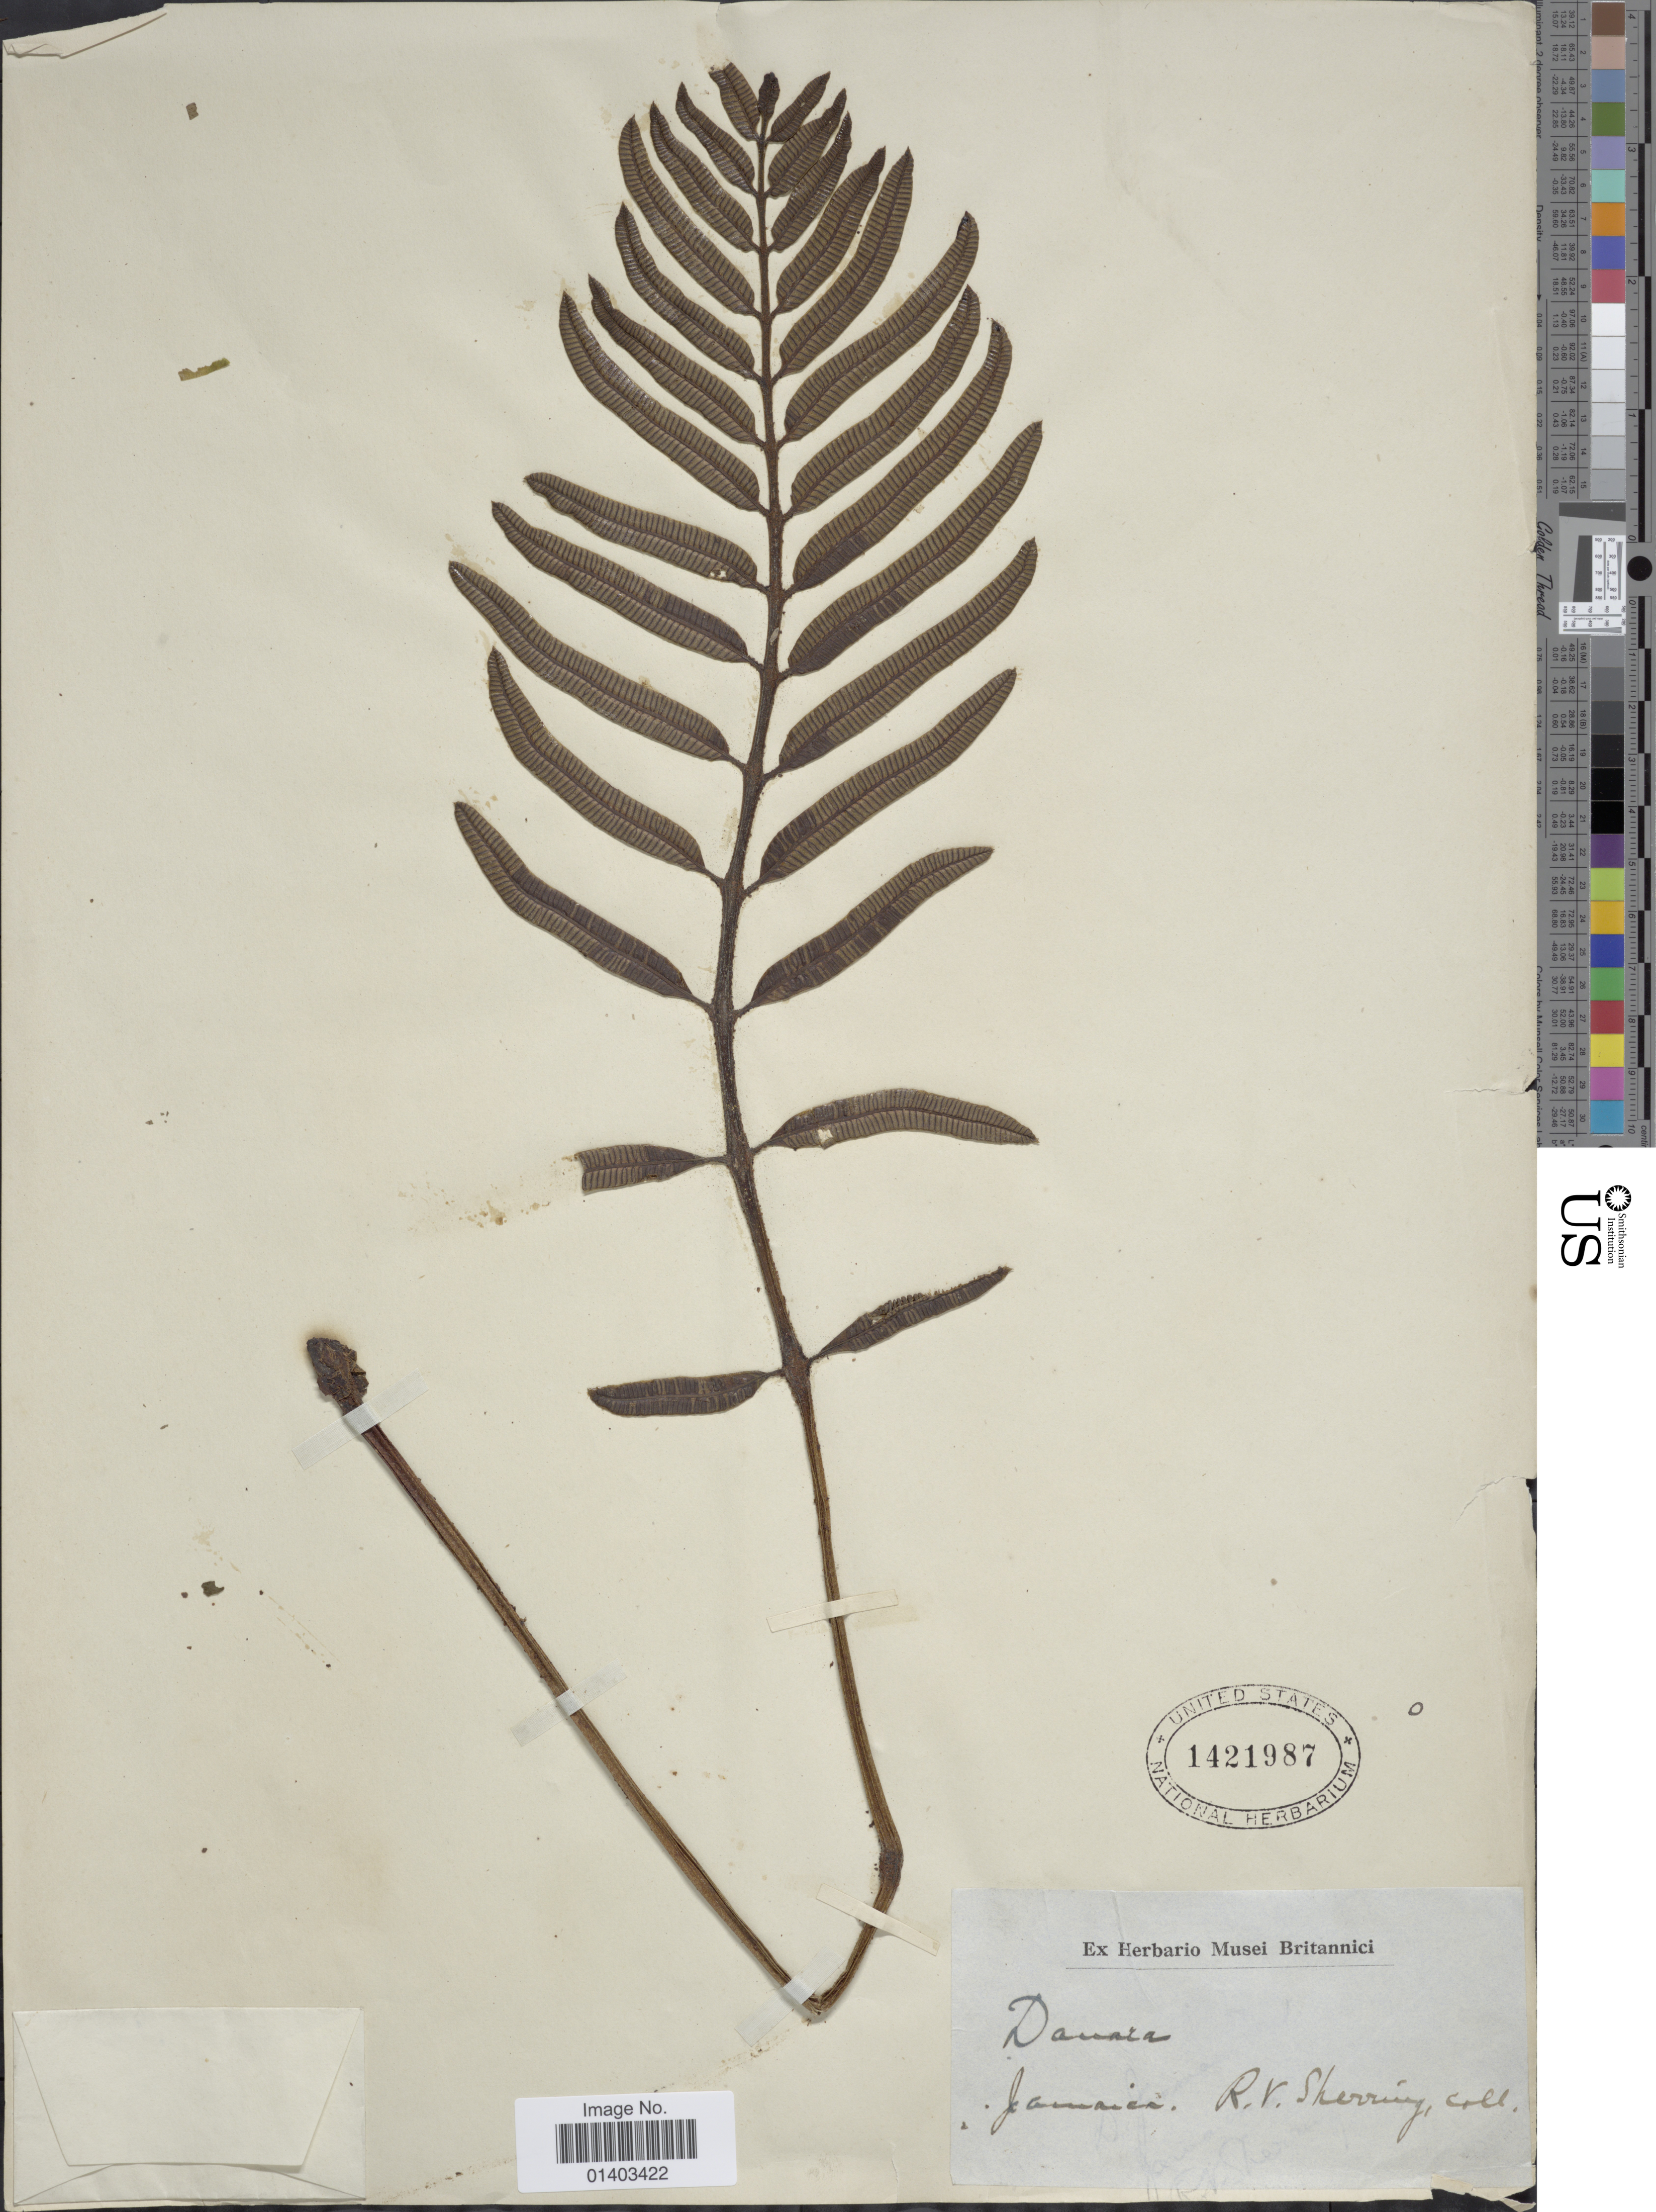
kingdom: Plantae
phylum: Tracheophyta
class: Polypodiopsida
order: Marattiales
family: Marattiaceae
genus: Danaea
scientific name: Danaea moritziana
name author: C. Presl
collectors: R. Sherring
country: Jamaica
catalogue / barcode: US 1421987